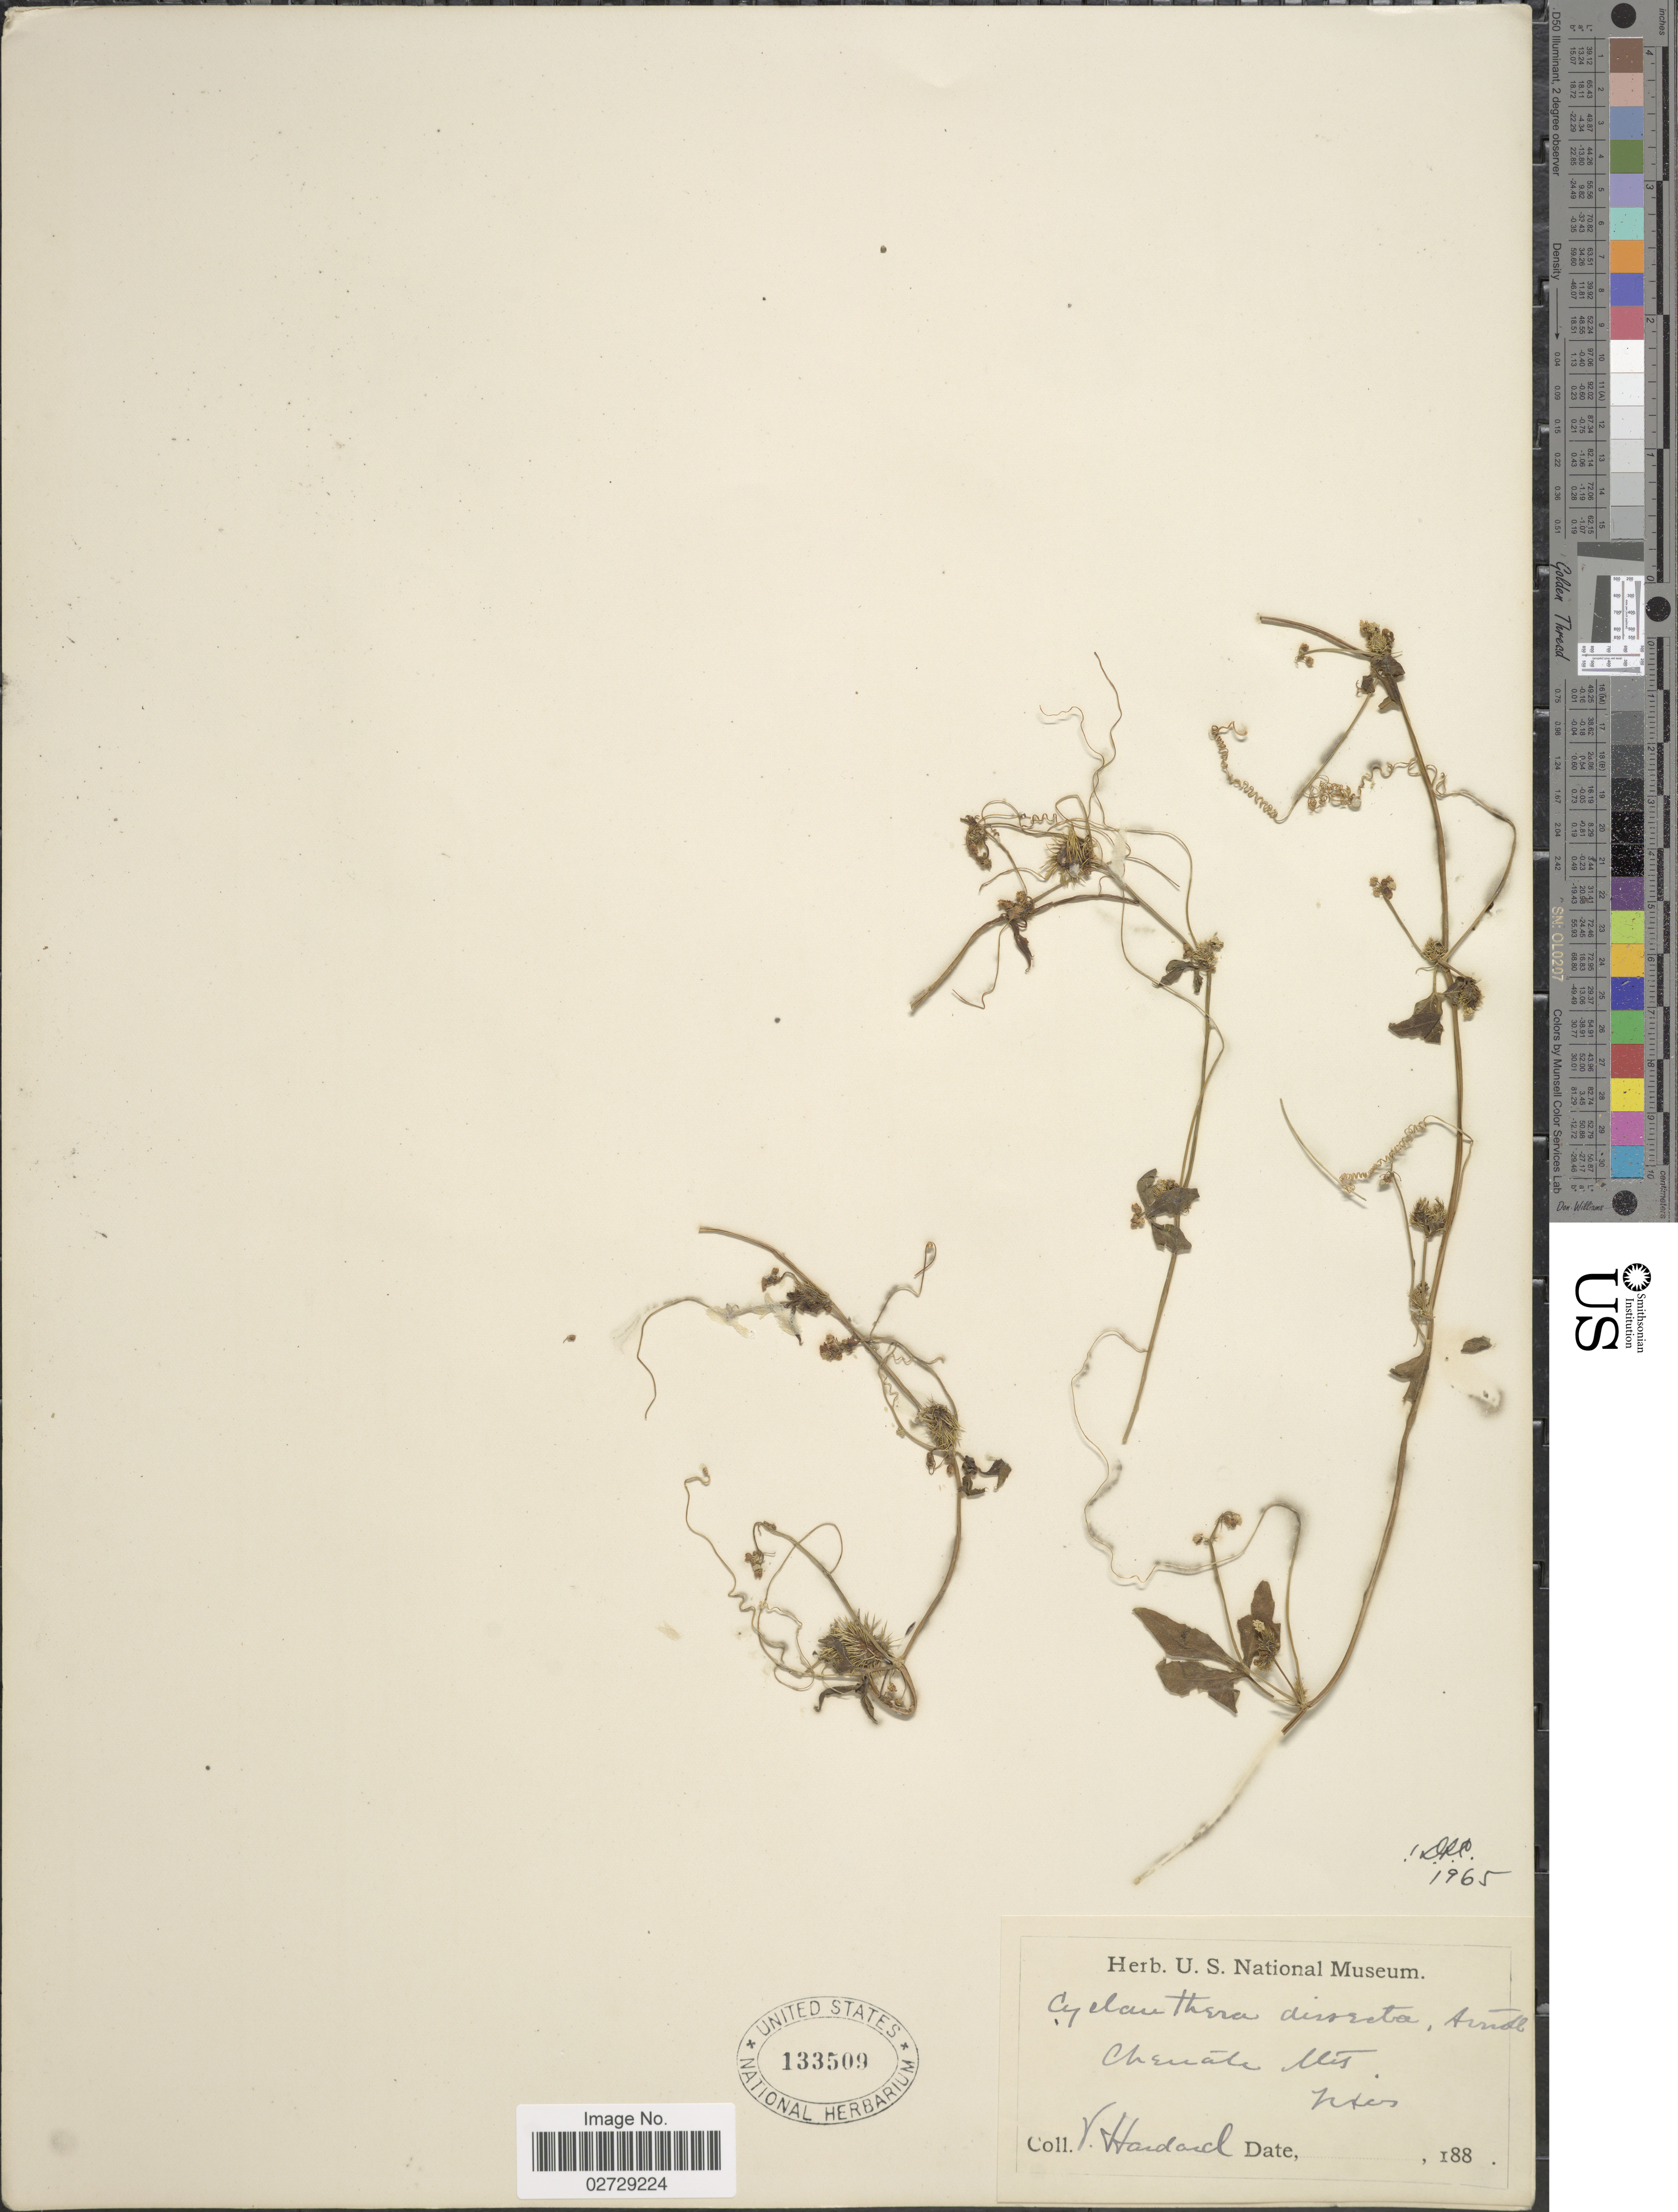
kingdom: Plantae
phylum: Tracheophyta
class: Magnoliopsida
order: Cucurbitales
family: Cucurbitaceae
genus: Cyclanthera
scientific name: Cyclanthera dissecta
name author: (Torr. & A. Gray) Arn.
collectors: V. Hardard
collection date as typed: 188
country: United States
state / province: Texas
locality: Chenate Mts.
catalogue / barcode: US 133509